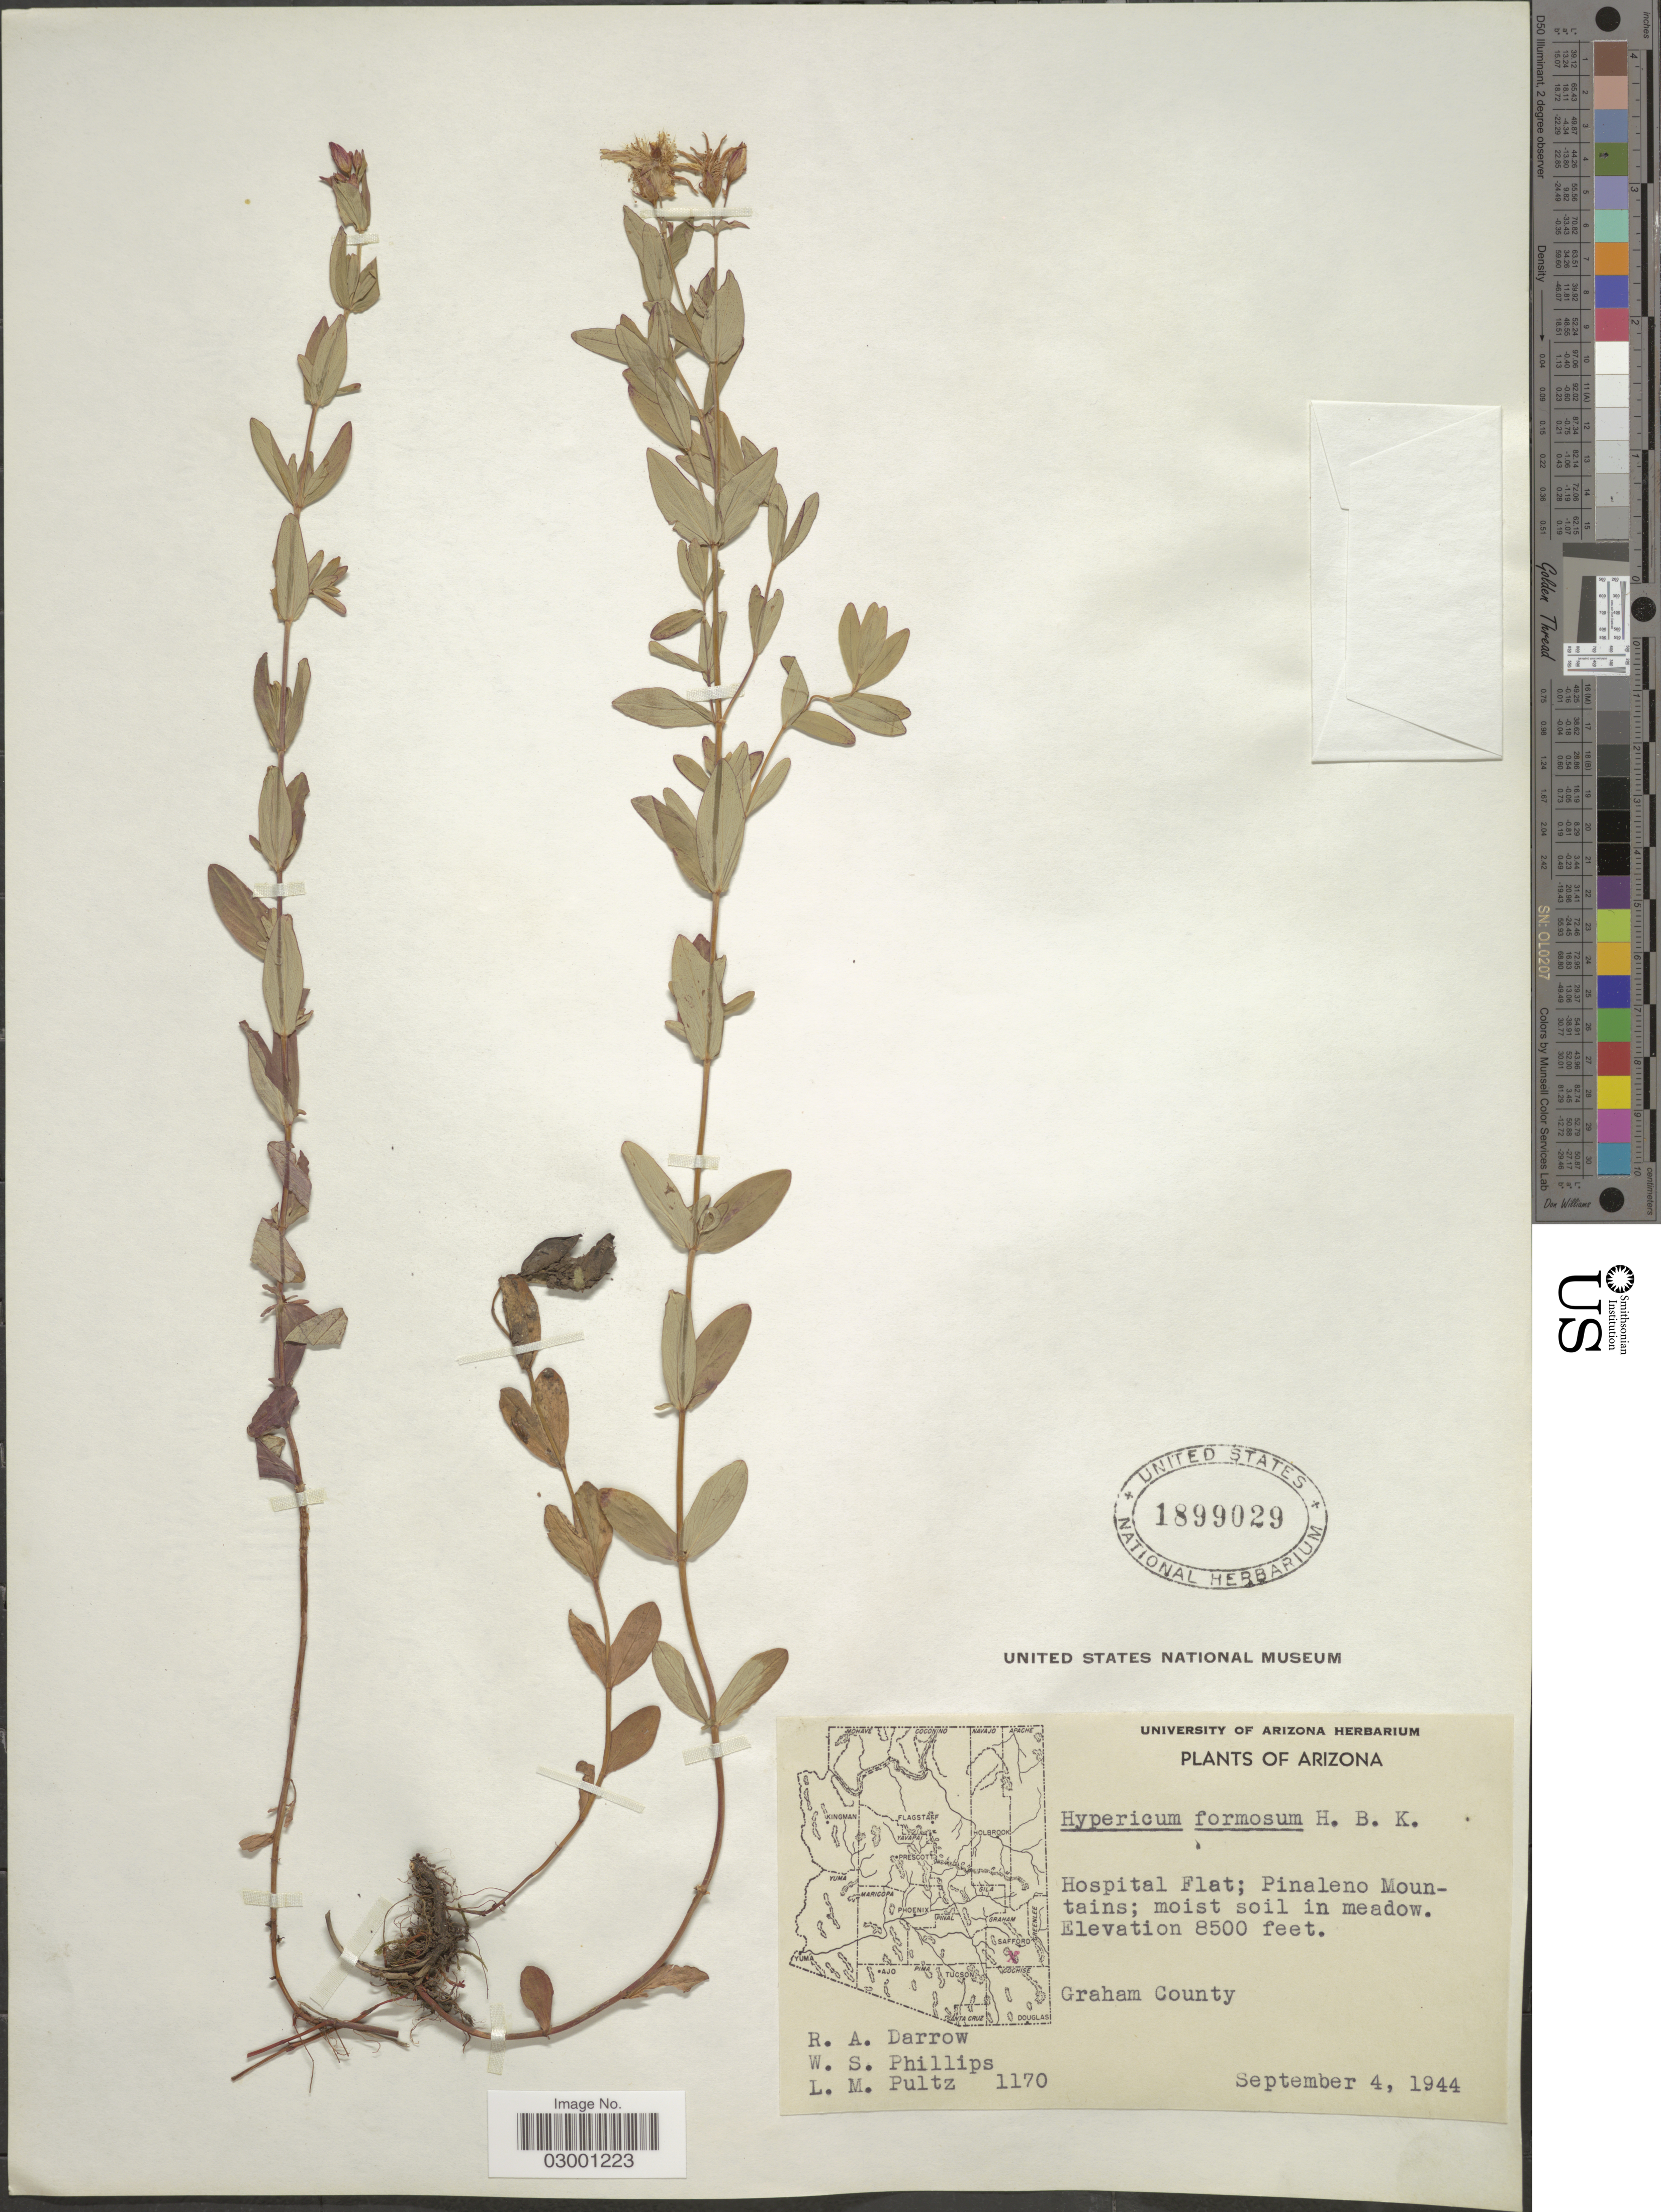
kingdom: Plantae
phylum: Tracheophyta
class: Magnoliopsida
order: Malpighiales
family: Hypericaceae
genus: Hypericum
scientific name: Hypericum formosum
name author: Kunth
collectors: R. A. Darrow, W. Philips & L. Pultz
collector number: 1170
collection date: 1944-09-04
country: United States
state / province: Arizona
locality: Hospital Flat; Pinaleno Mountains. Graham County.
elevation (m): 2591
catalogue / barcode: US 1899029